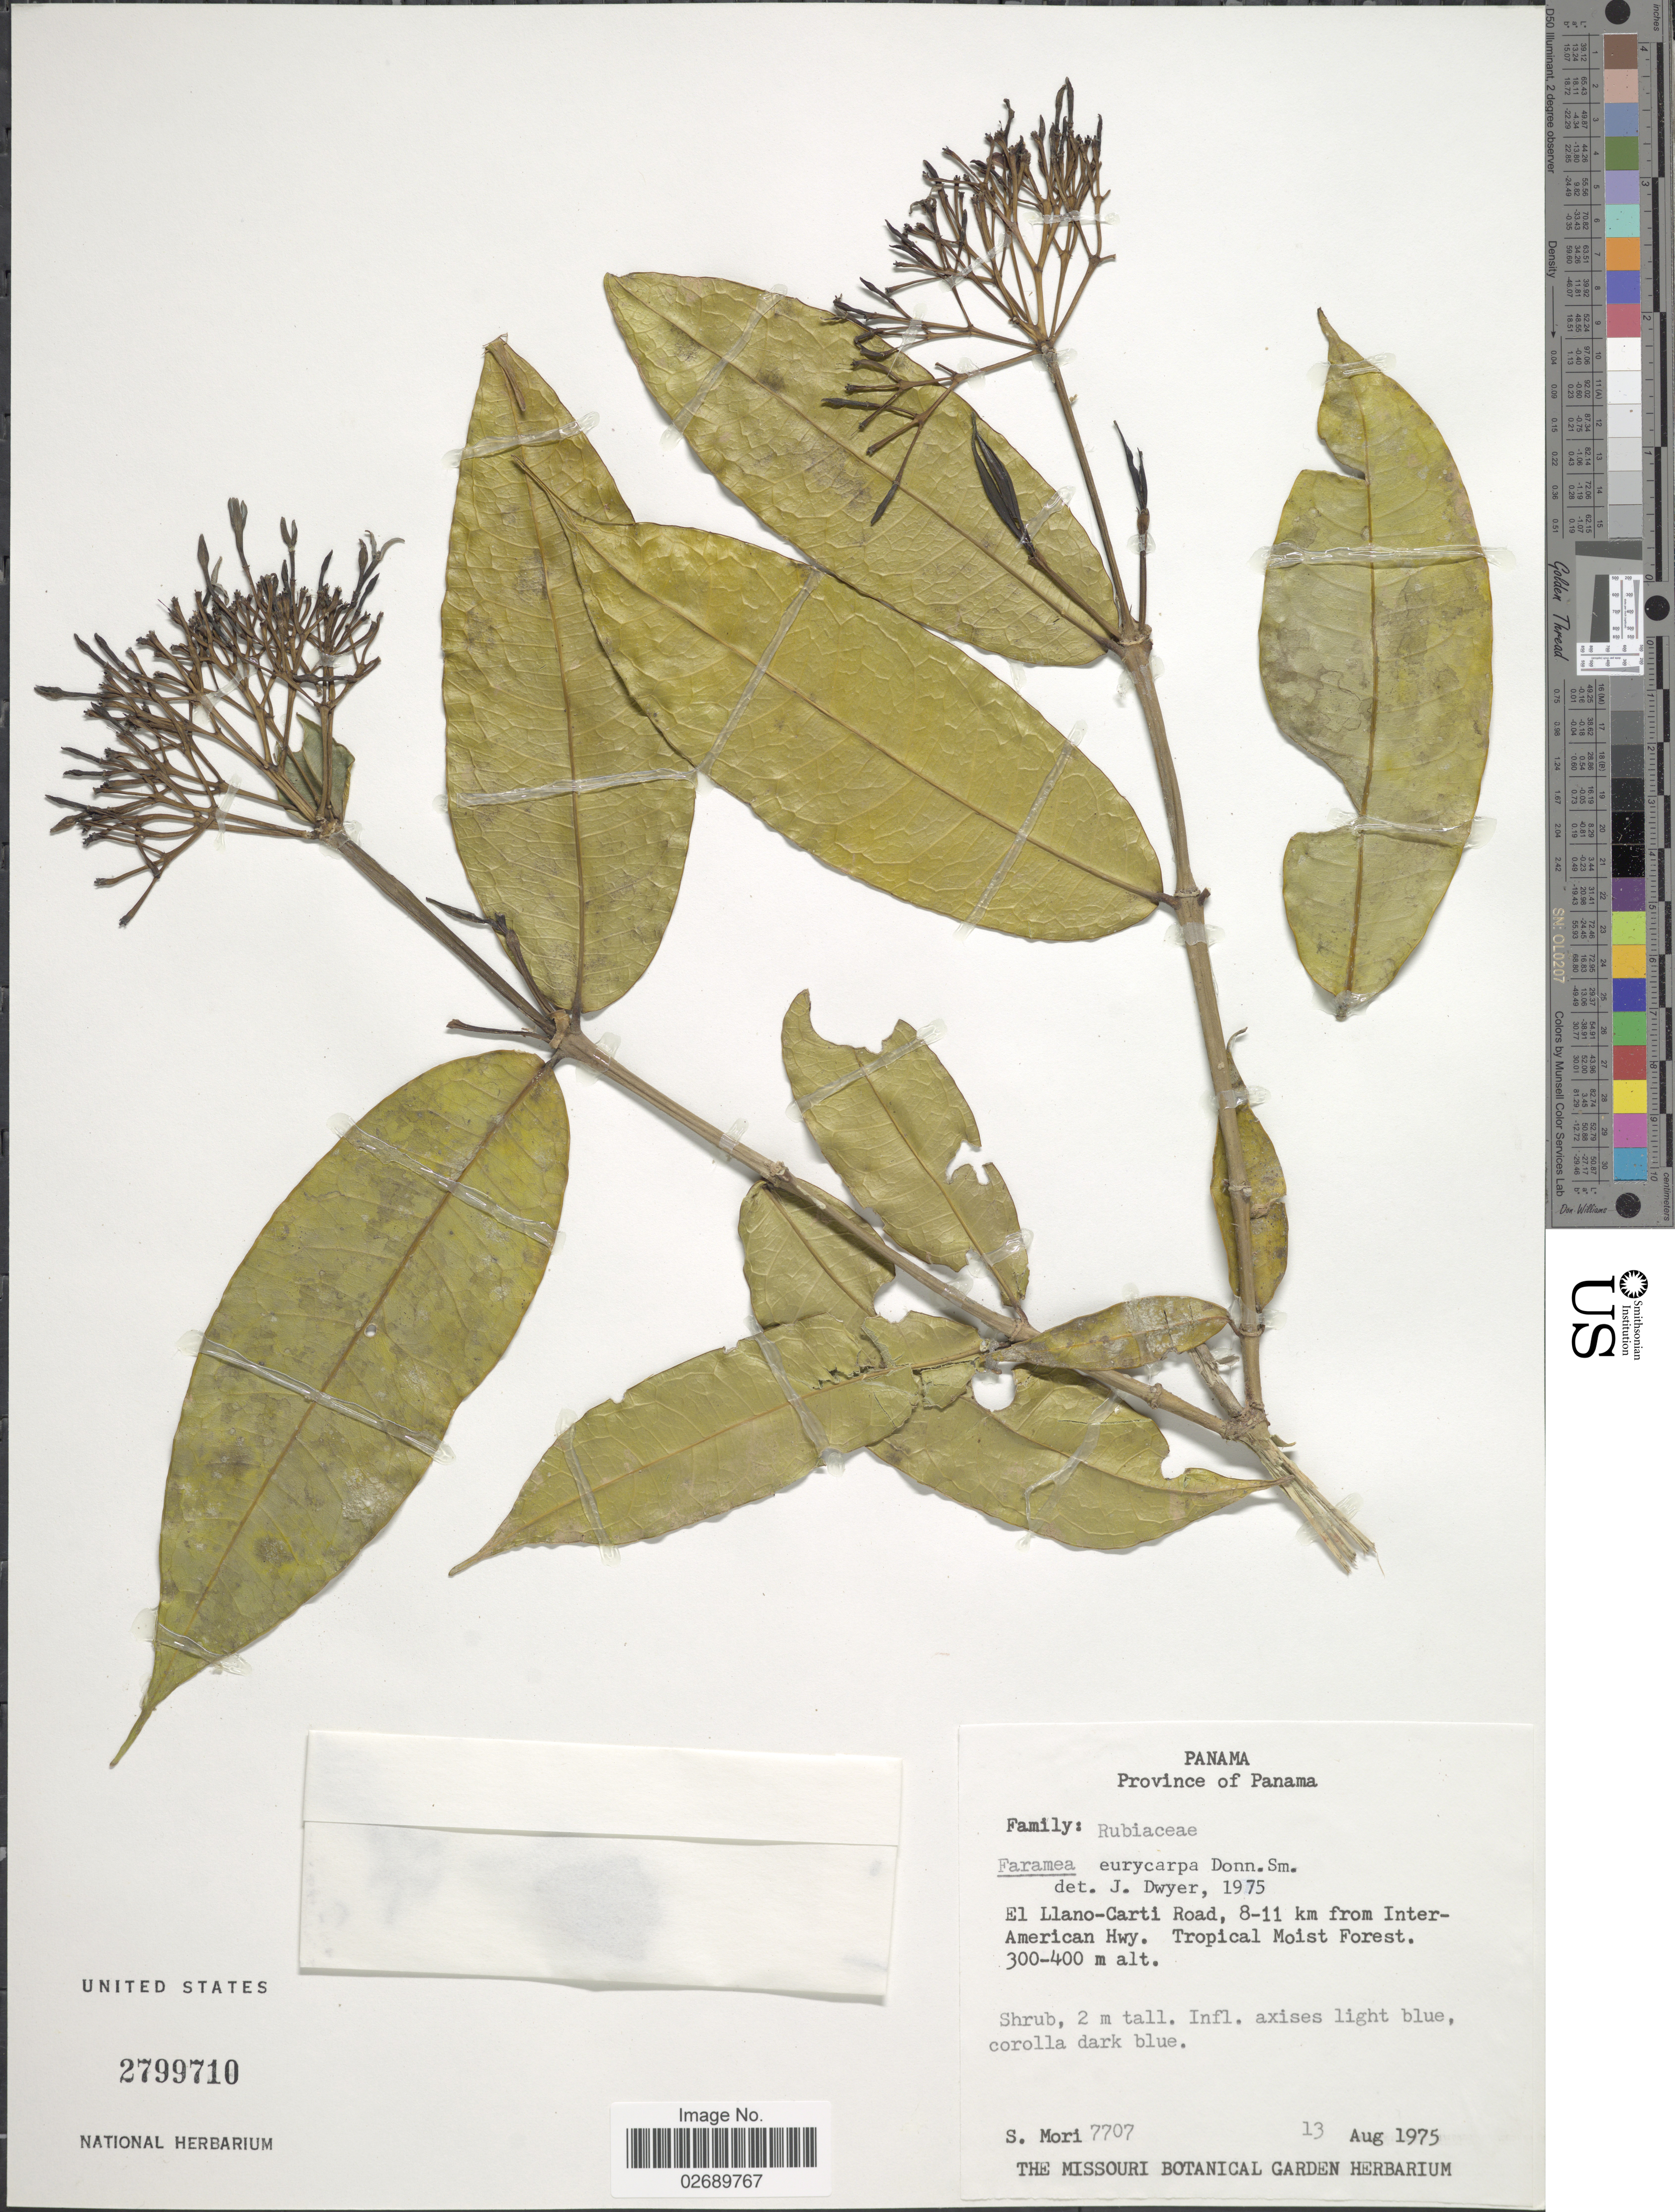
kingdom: Plantae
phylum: Tracheophyta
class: Magnoliopsida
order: Gentianales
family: Rubiaceae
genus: Faramea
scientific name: Faramea eurycarpa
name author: Donn. Sm.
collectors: S. Mori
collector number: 7707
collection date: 1975-08-13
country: Panama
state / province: Panamá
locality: El Llano-Carti Road, 8-11 km from Inter-American Hwy.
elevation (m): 300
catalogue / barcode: US 2799710